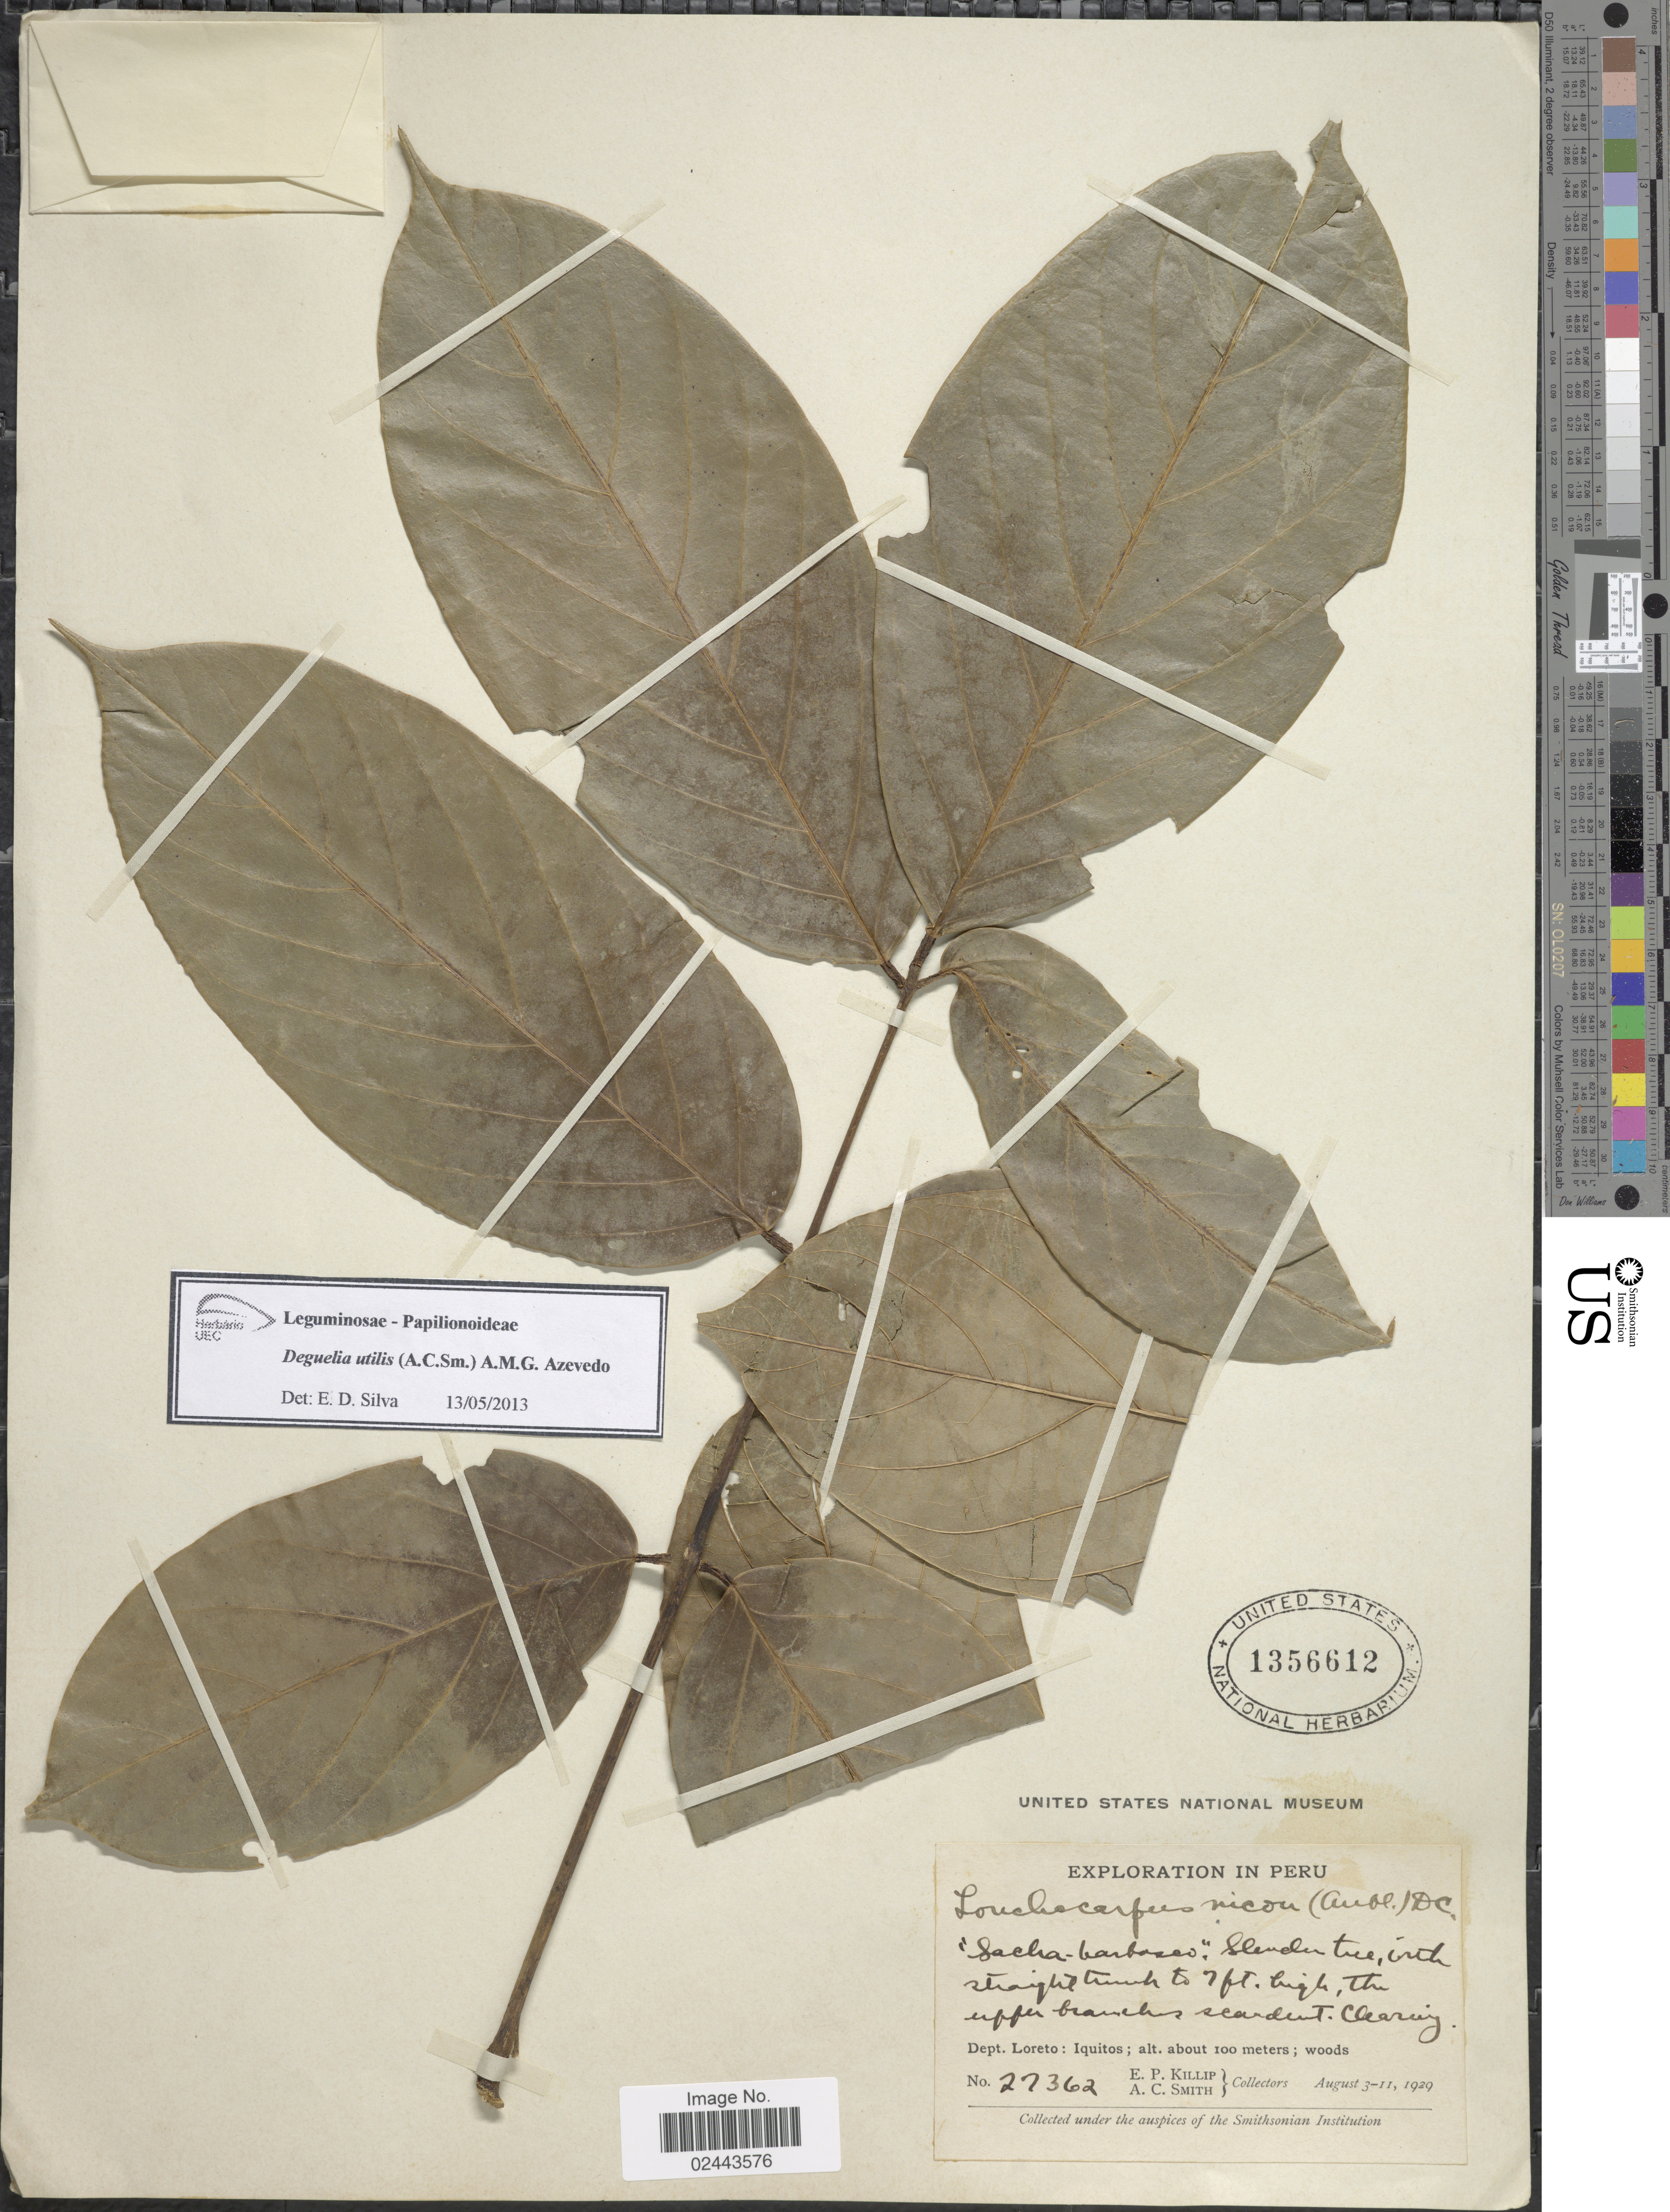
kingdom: Plantae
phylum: Tracheophyta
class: Magnoliopsida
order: Fabales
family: Fabaceae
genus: Deguelia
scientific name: Deguelia utilis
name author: (A.C. Sm.) A.M.G. Azevedo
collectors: E. P. Killip & A. C. Smith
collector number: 27362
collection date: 1929-08-03/1929-08-11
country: Peru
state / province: Loreto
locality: Clearing, Iquitos; woods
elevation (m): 100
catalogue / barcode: US 1356612